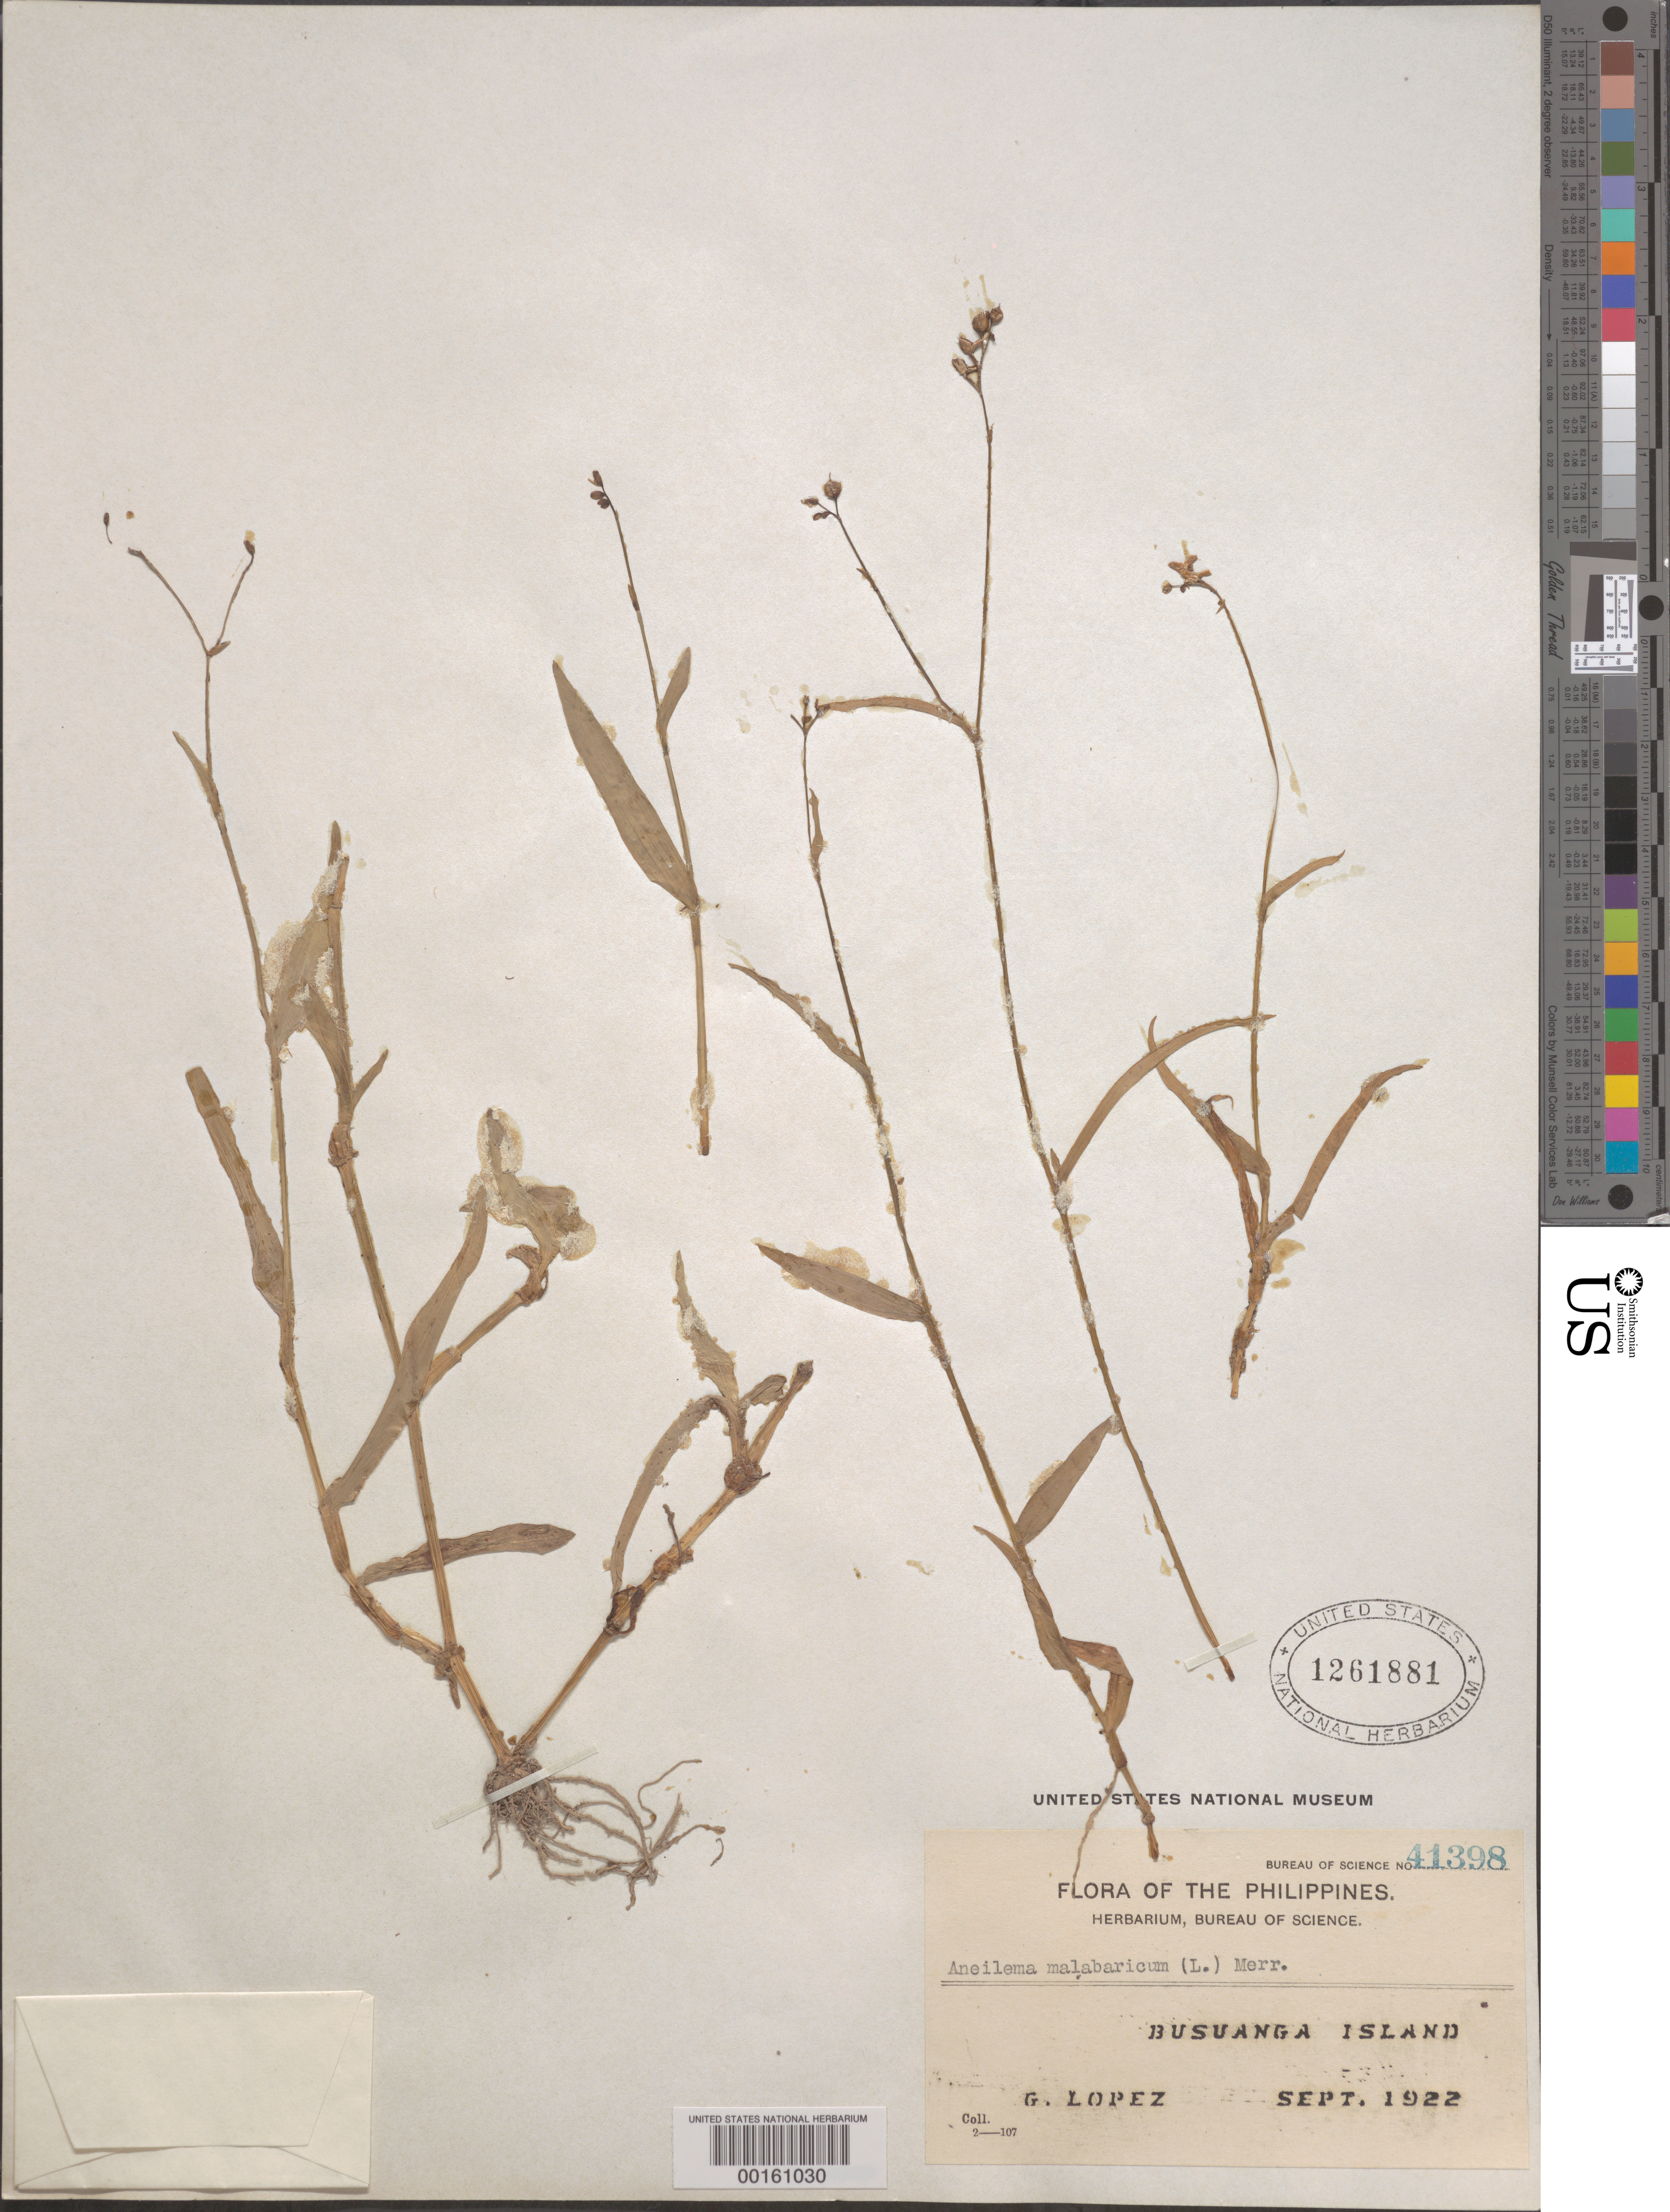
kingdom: Plantae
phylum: Tracheophyta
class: Liliopsida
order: Commelinales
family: Commelinaceae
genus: Murdannia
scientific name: Murdannia nudiflora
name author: (L.) Brenan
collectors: G. Lopéz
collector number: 41398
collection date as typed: Sep 1922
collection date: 1922-09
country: Philippines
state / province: Mimaropa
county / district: Palawan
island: Busuanga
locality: Busuanga island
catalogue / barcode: US 1261881